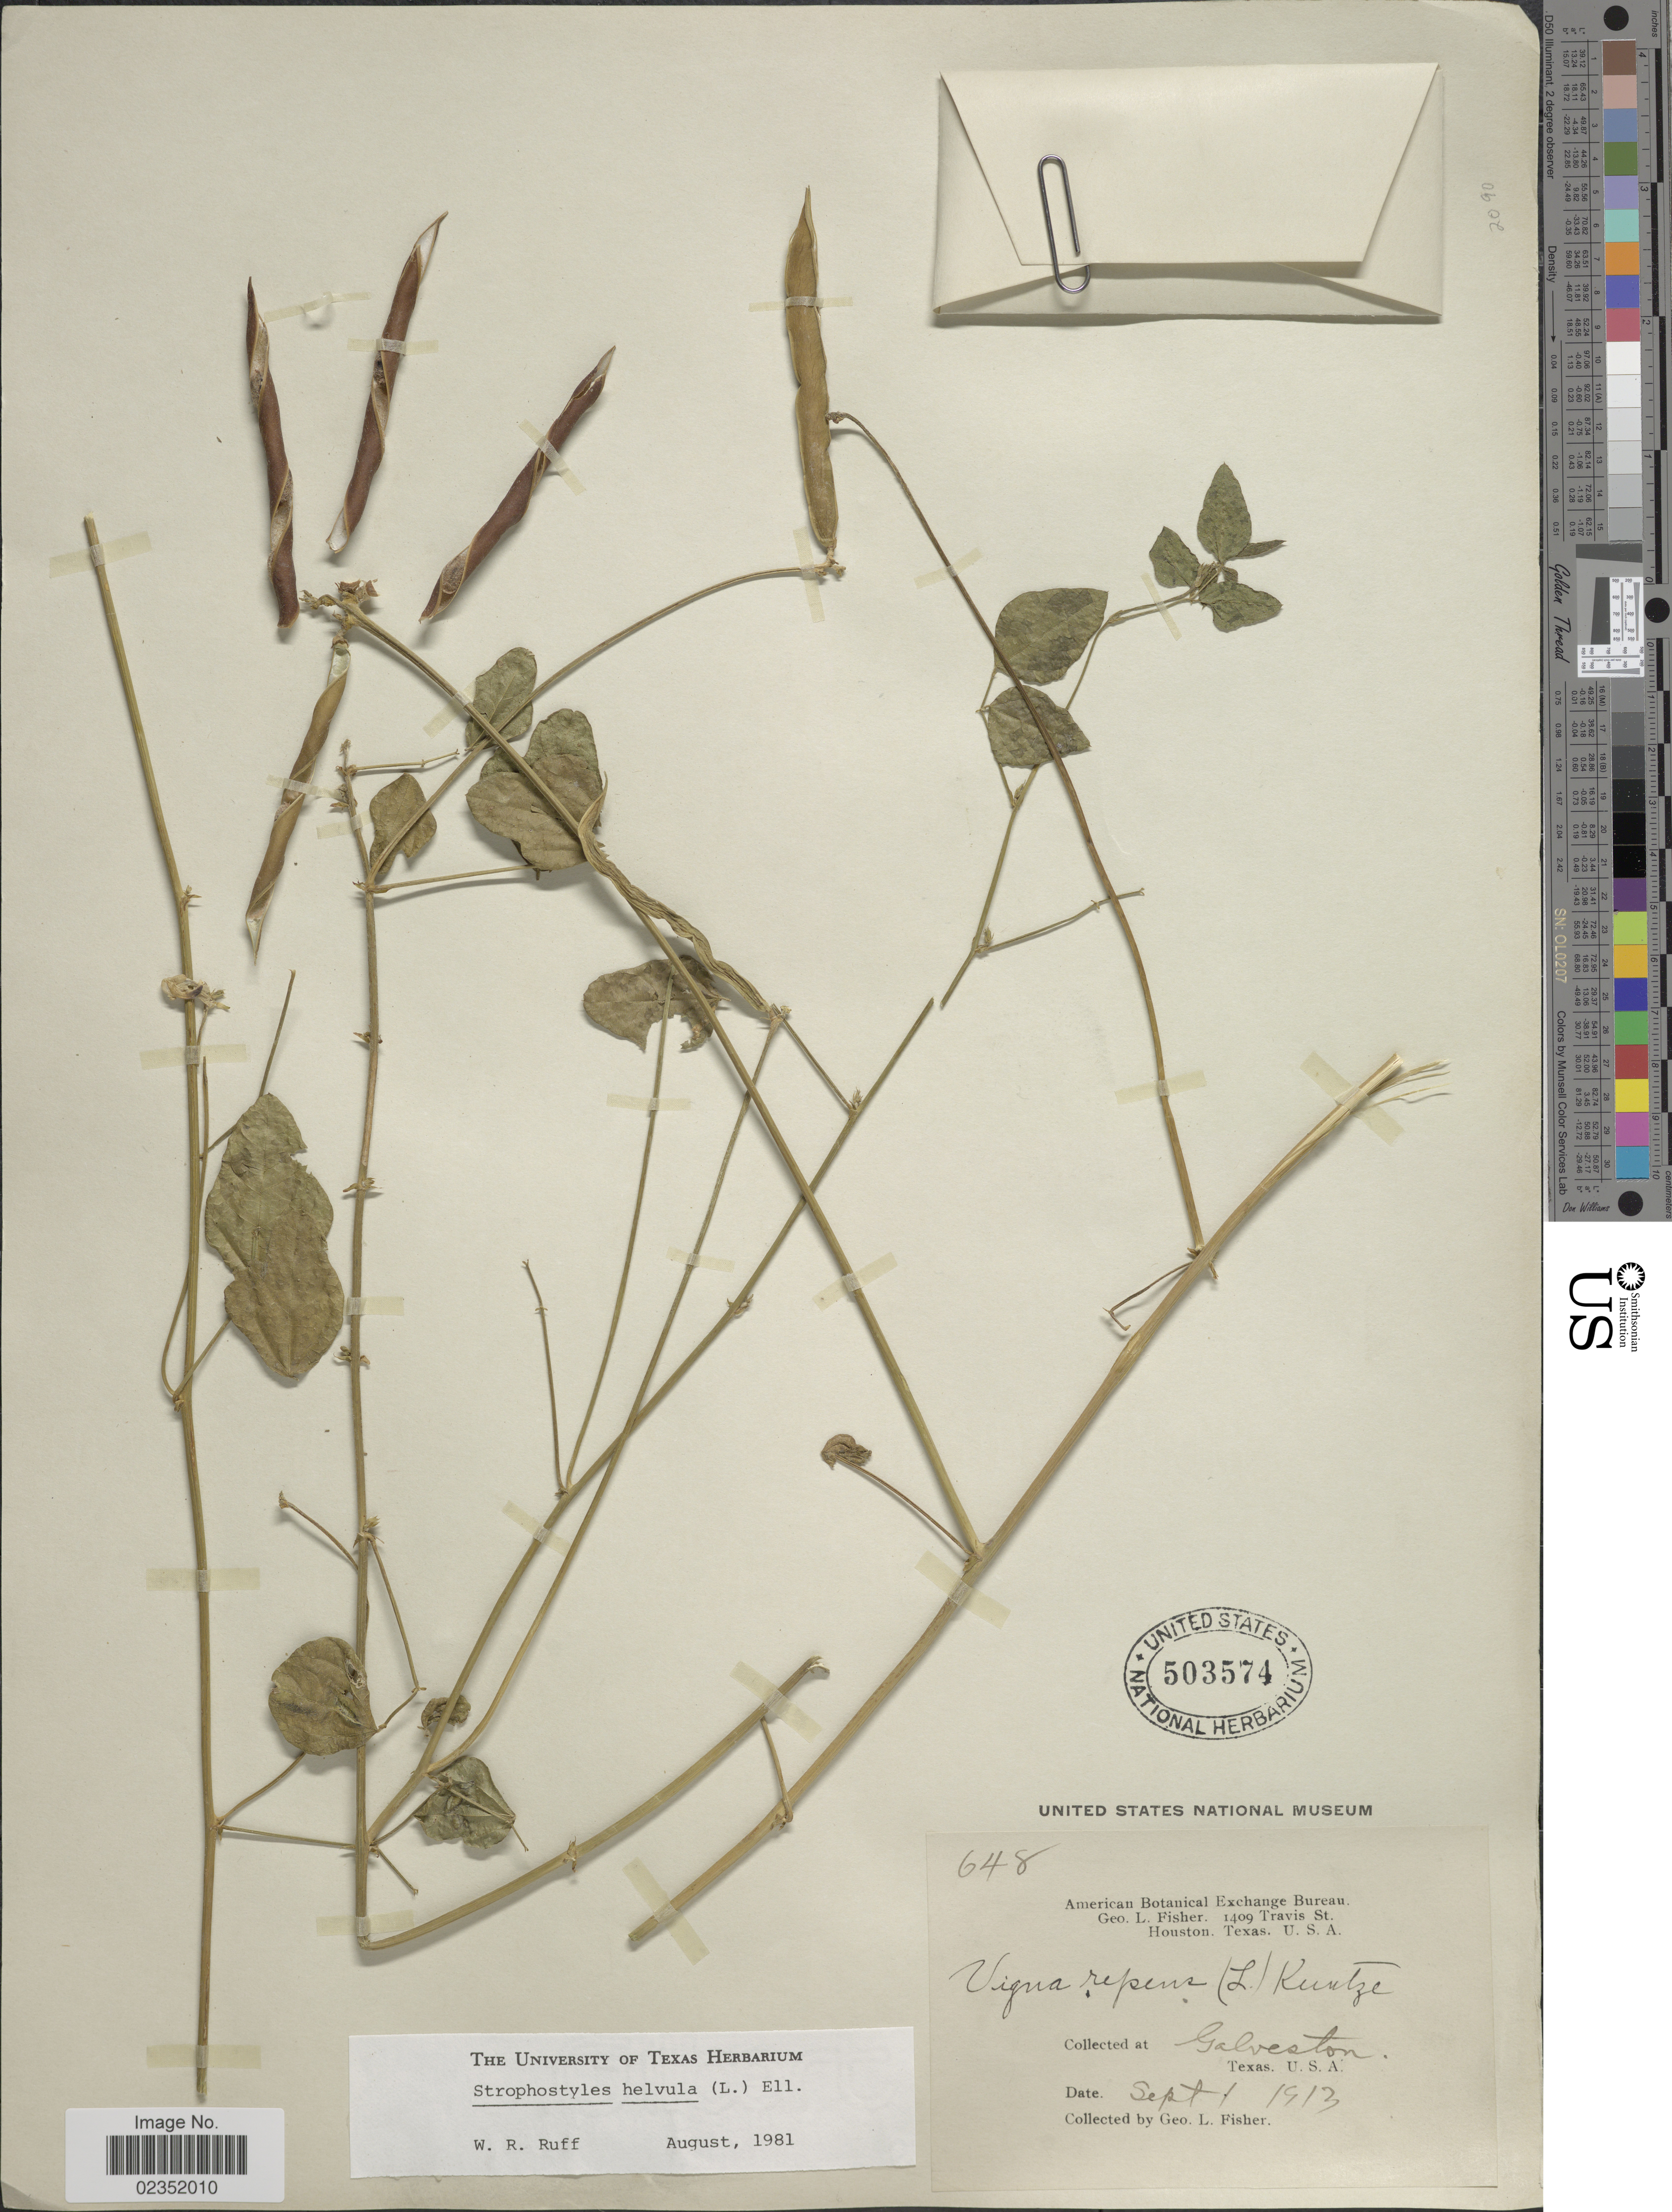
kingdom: Plantae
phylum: Tracheophyta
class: Magnoliopsida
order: Fabales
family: Fabaceae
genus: Strophostyles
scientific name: Strophostyles helvola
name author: (L.) Elliott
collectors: G. L. Fisher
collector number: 648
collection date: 1913-09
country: United States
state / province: Texas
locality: Galveston.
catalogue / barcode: US 503574